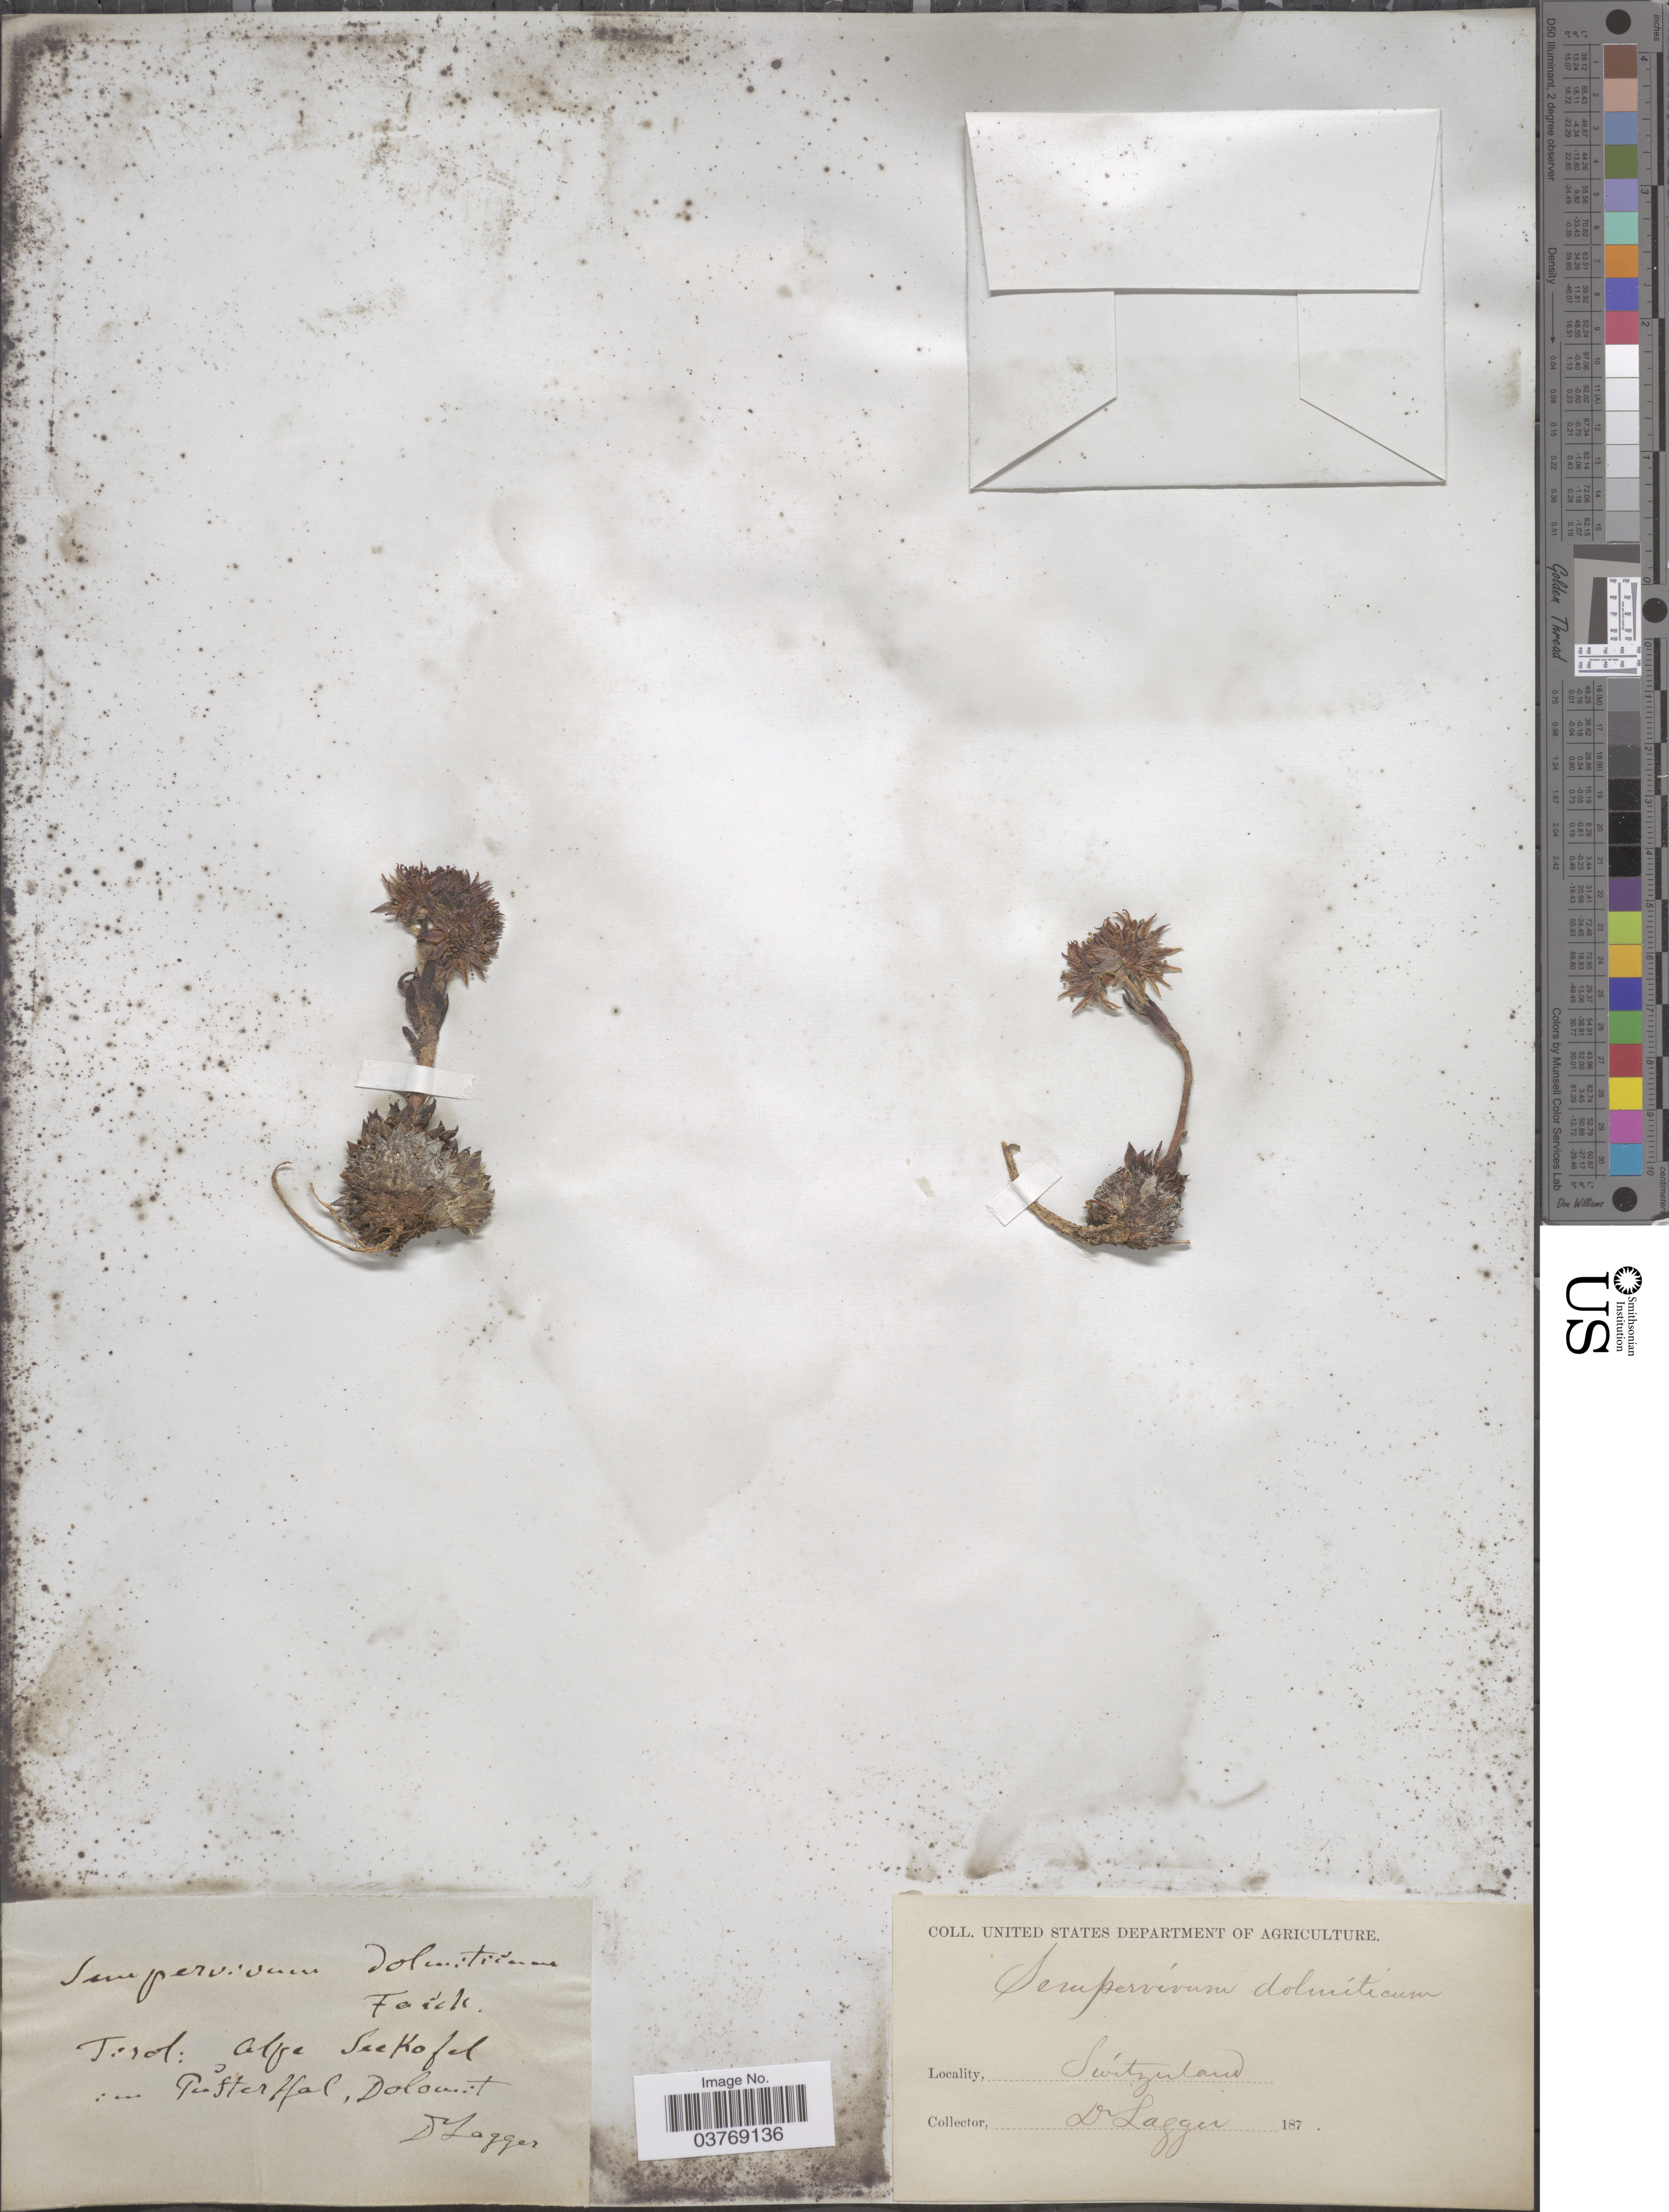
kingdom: Plantae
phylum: Tracheophyta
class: Magnoliopsida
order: Saxifragales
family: Crassulaceae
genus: Sempervivum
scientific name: Sempervivum dolomiticum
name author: Facchini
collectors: F. J. Lagger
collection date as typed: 187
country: Switzerland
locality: Tirol: Alpe Seekofel im Pufferhal*, Dolomite.